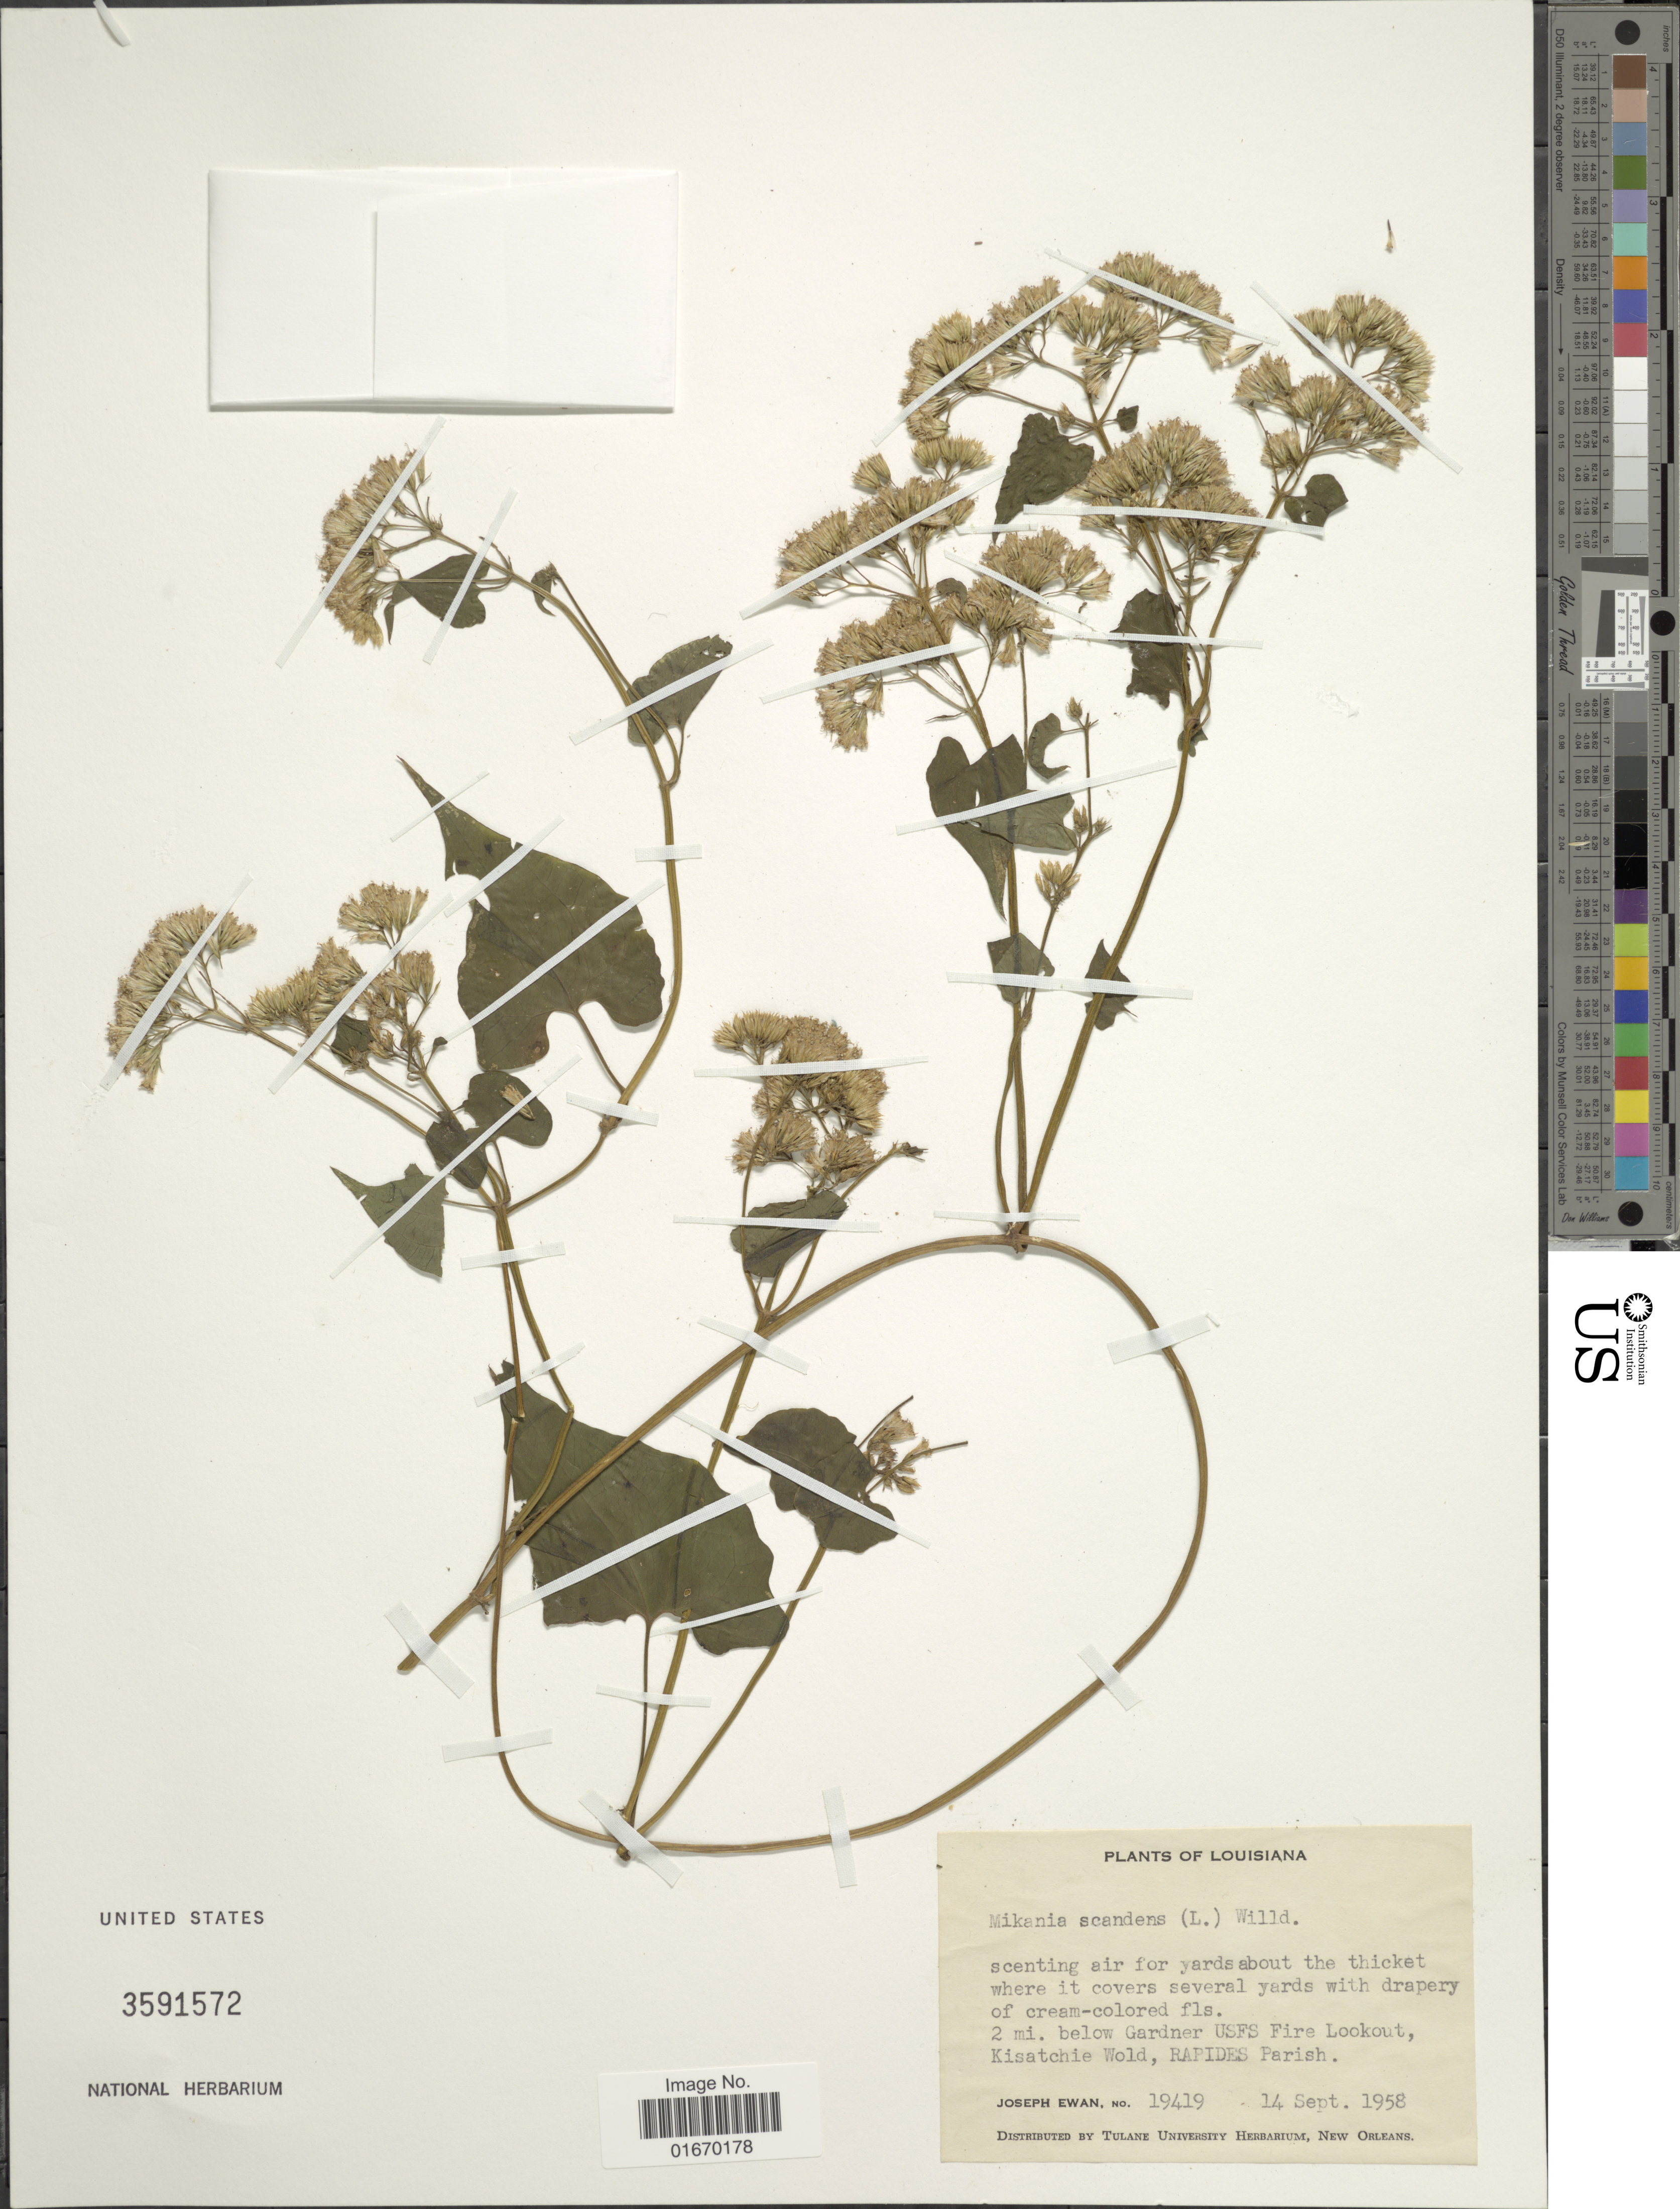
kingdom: Plantae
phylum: Tracheophyta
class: Magnoliopsida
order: Asterales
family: Asteraceae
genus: Mikania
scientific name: Mikania scandens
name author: (L.) Willd.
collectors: J. A. Ewan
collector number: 19419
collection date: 1958-09-14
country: United States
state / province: Louisiana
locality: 2 mi. below Gardner USFS Fire Lookout, Kisatchie Wold, Rapides Parish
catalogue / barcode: US 3591572